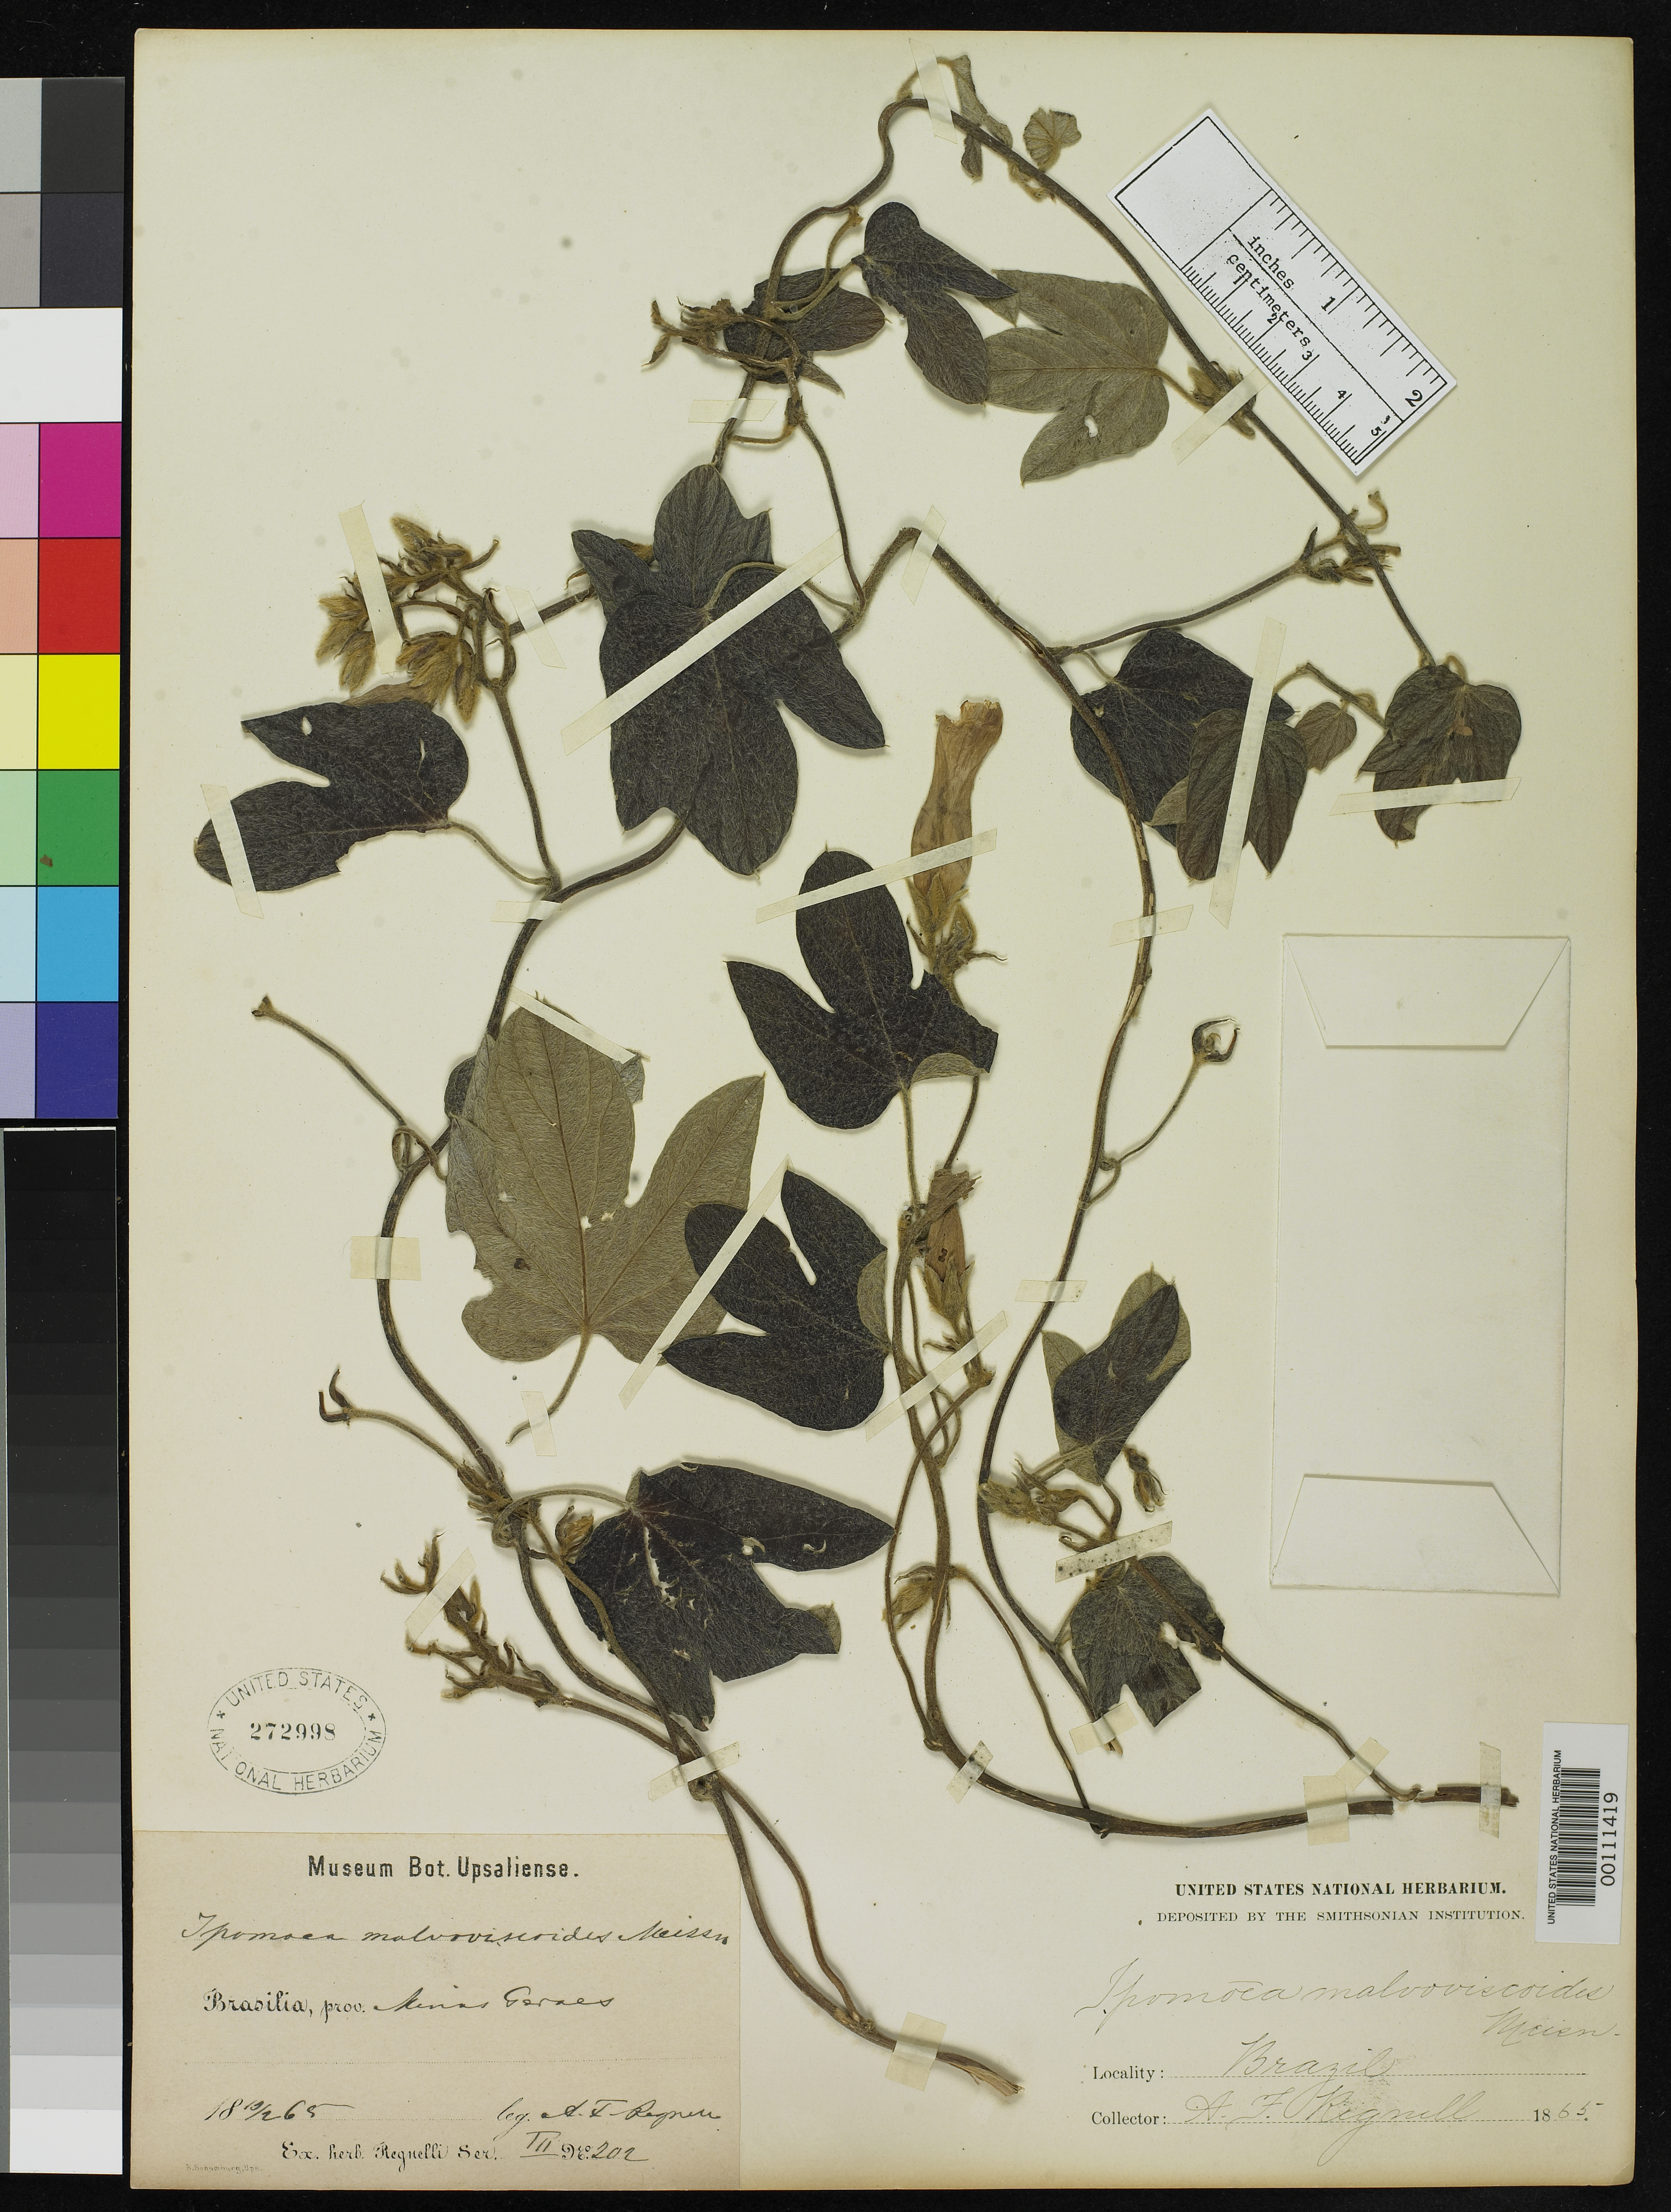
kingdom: Plantae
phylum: Tracheophyta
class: Magnoliopsida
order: Solanales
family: Convolvulaceae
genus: Ipomoea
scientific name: Ipomoea malvaviscoides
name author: Meisn. in Mart.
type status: Isotype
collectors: A. F. Regnell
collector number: III 202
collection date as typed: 19 Feb 1865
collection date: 1865-02-19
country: Brazil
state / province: Minas Gerais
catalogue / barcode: US 272998